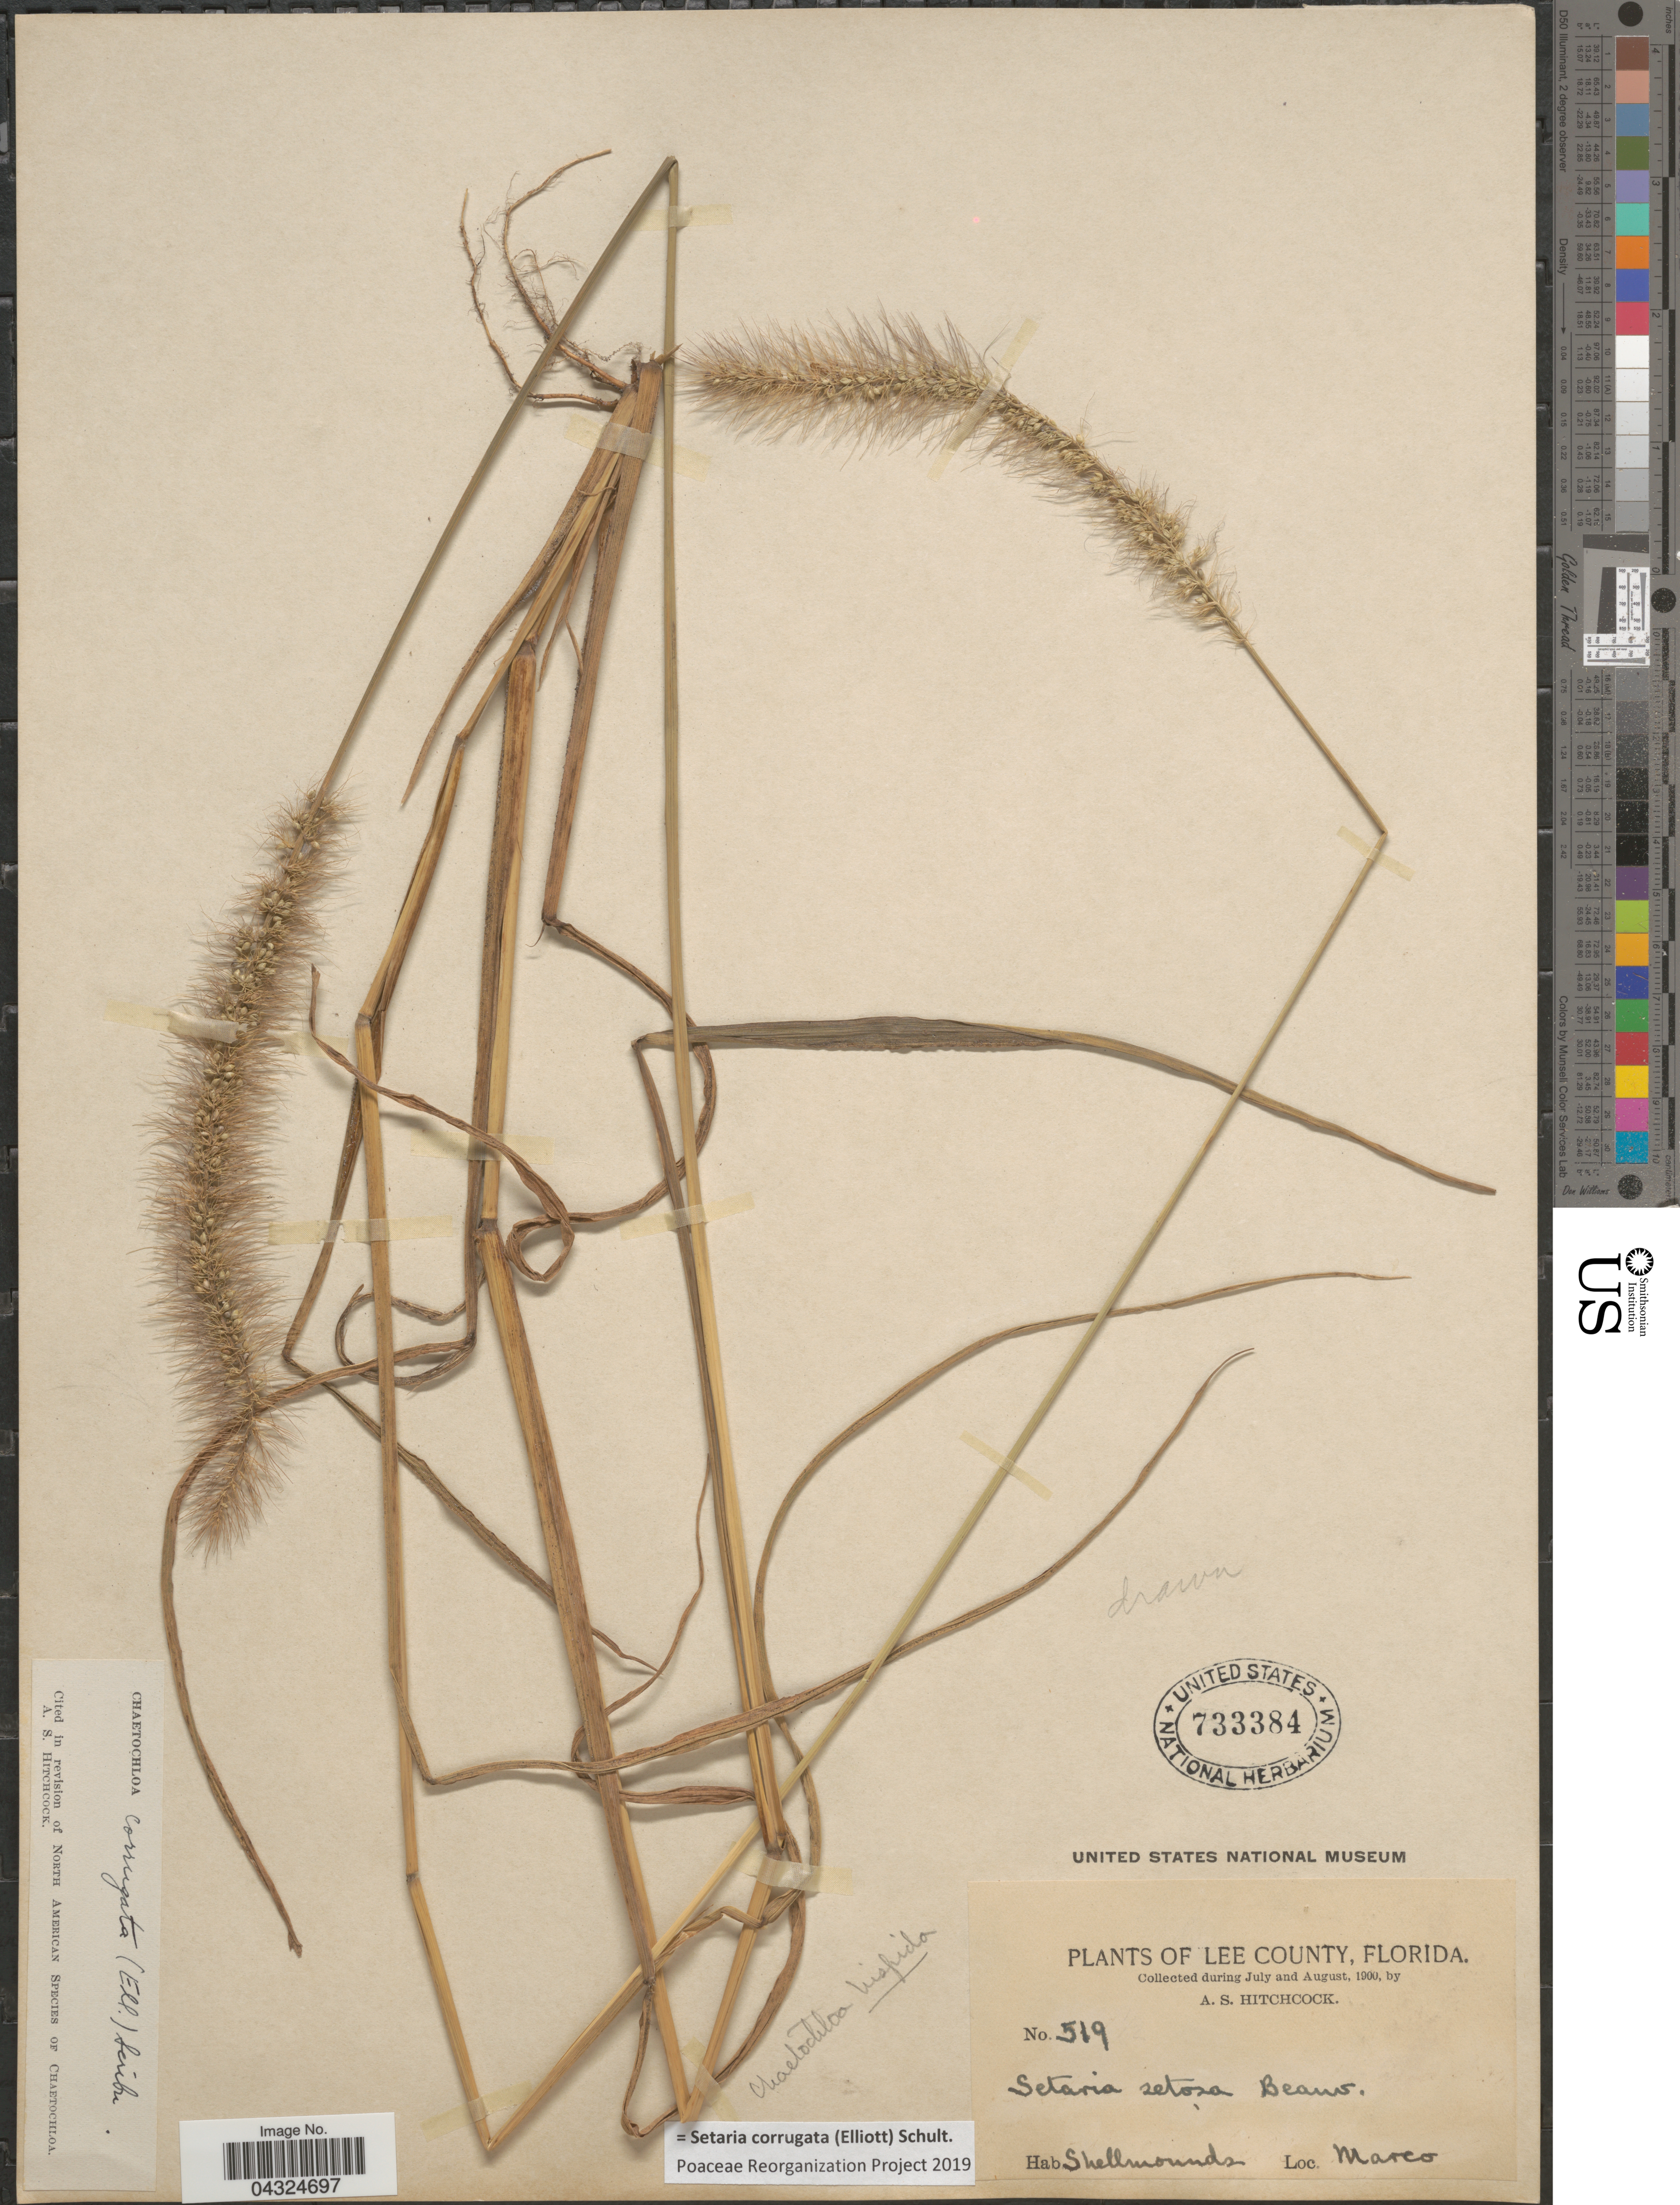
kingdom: Plantae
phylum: Tracheophyta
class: Liliopsida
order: Poales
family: Poaceae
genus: Setaria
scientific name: Setaria corrugata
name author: (Elliott) Schult.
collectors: A. S. Hitchcock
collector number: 519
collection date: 1900-07/1900-08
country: United States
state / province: Florida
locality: Lee County. Shellmounds. Marco.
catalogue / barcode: US 733384